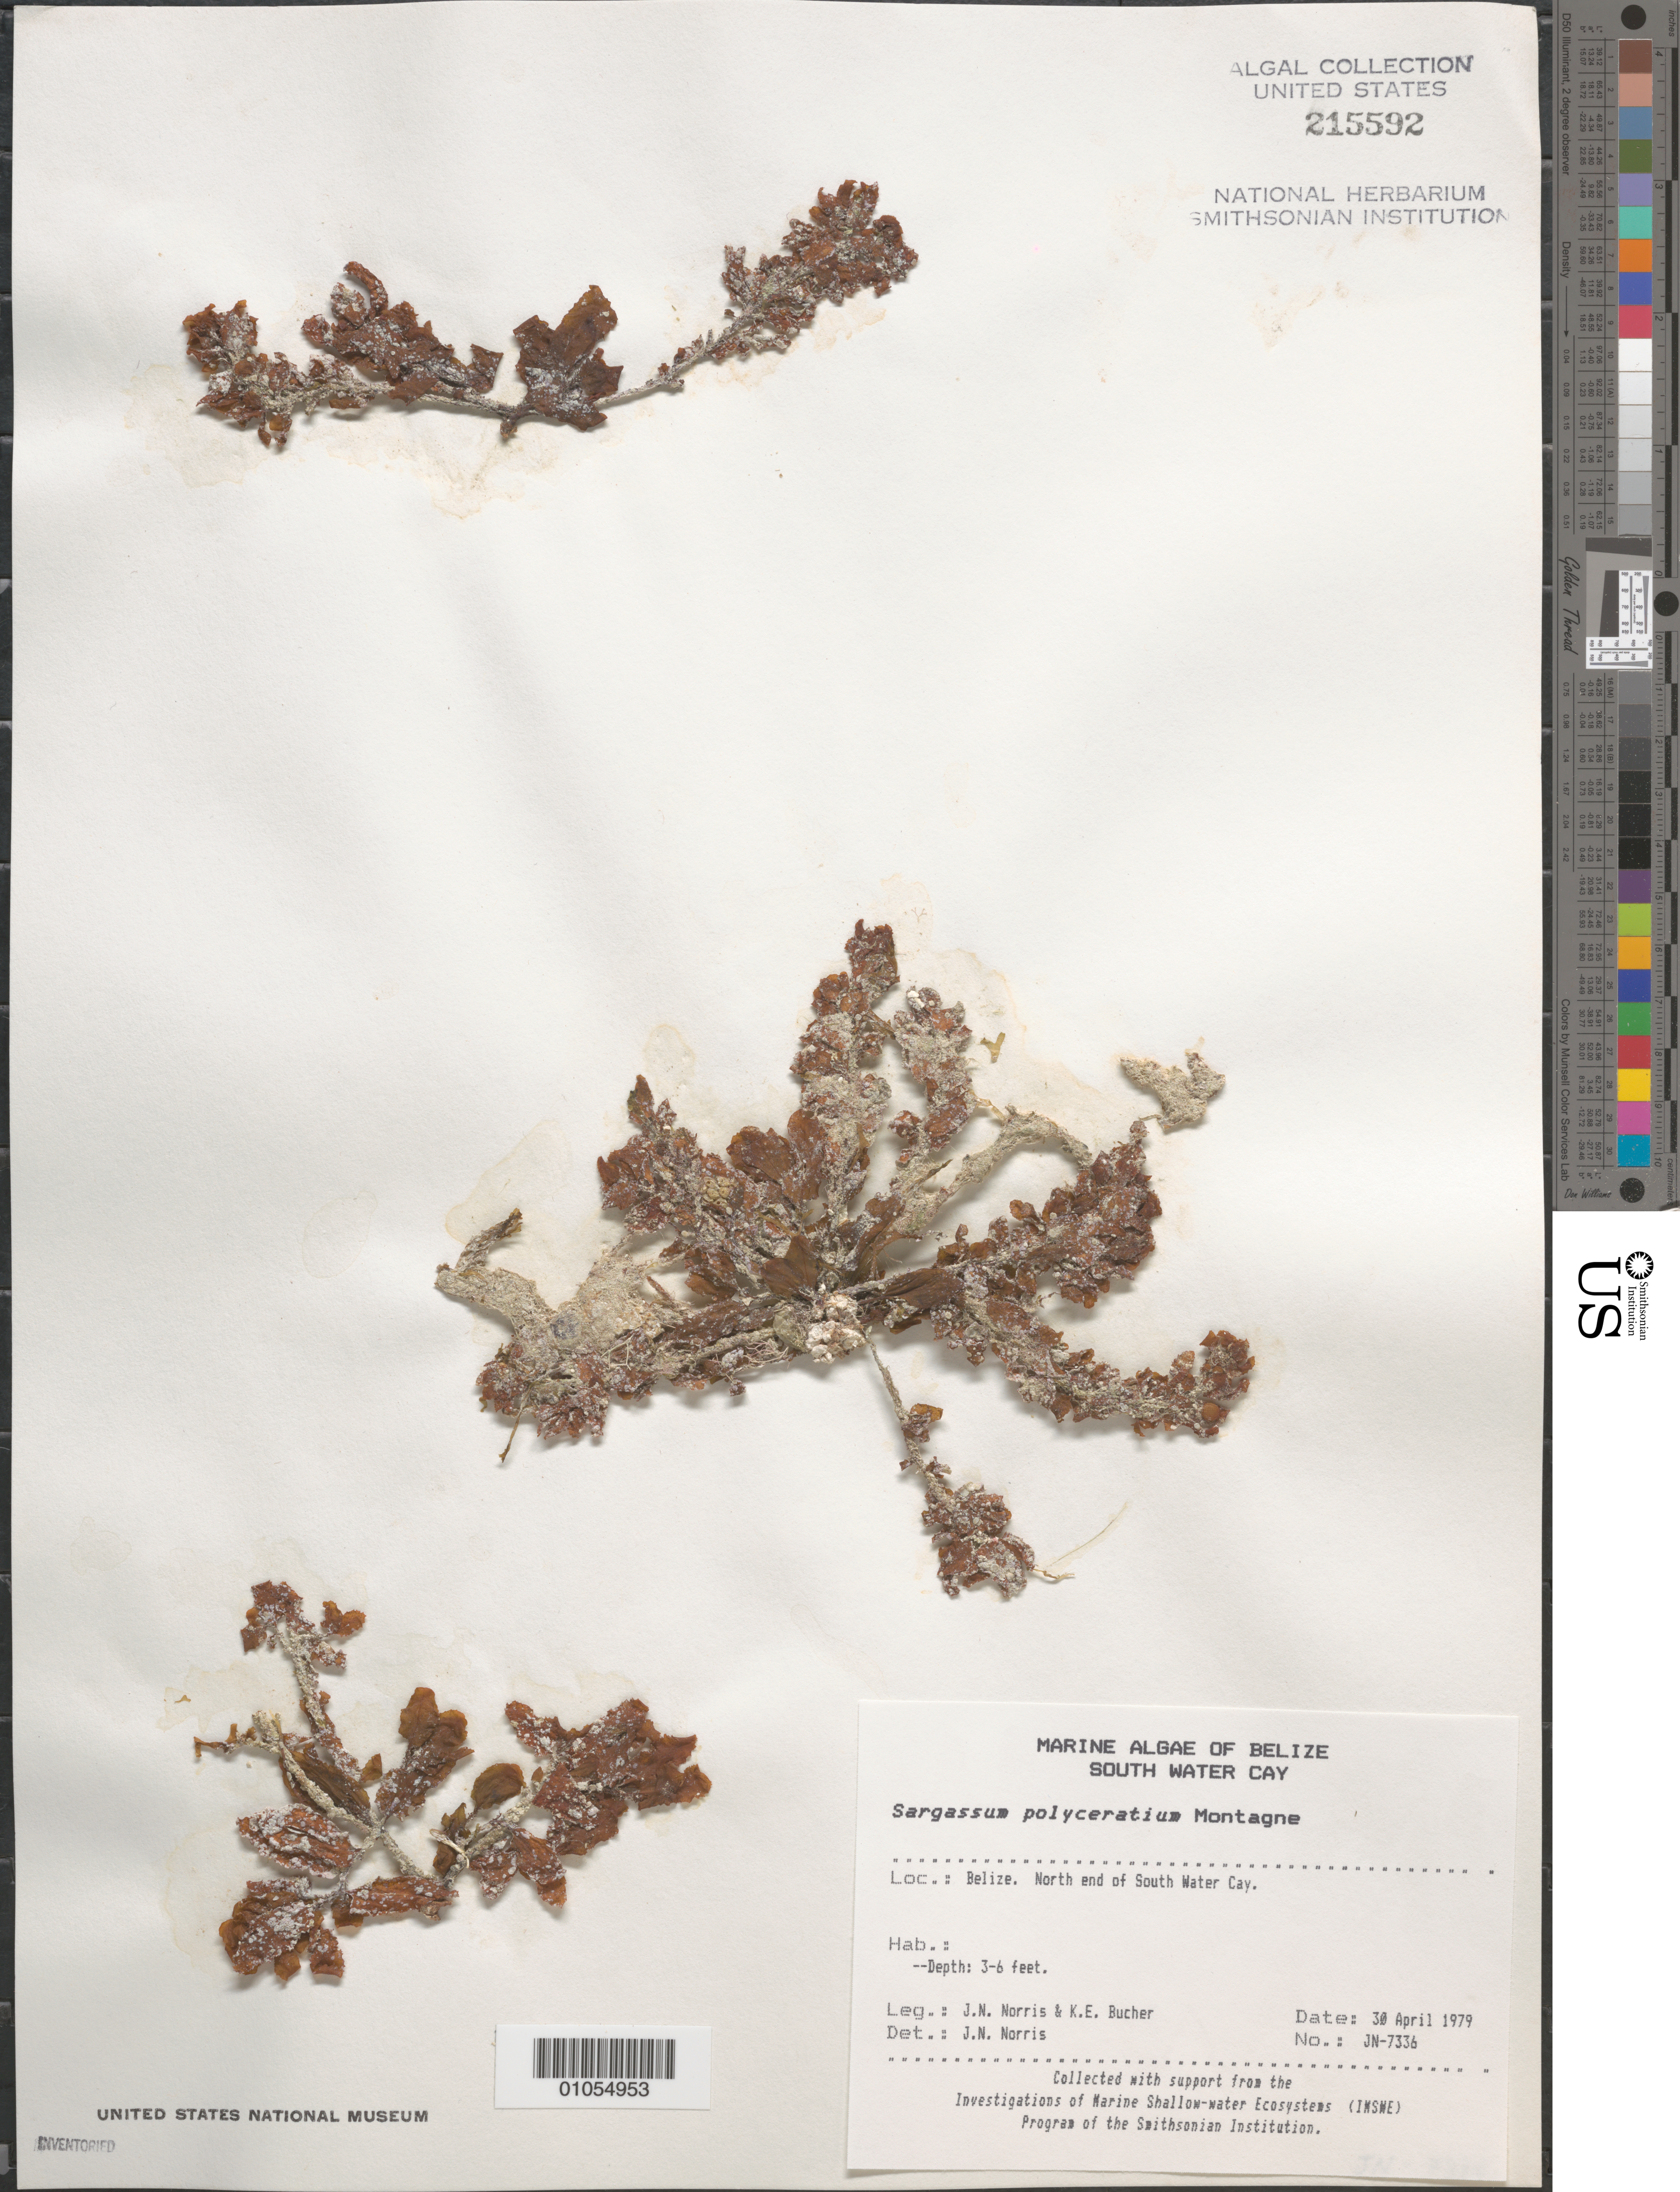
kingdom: Chromista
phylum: Ochrophyta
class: Phaeophyceae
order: Fucales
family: Sargassaceae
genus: Sargassum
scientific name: Sargassum polyceratium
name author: Mont.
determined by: Norris, James N.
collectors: J. N. Norris & K. E. Bucher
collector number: JN-7336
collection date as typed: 30 Apr 1979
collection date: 1979-04-30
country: Belize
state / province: Stann Creek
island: South Water Cay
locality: North end of the cay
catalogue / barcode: US 215592